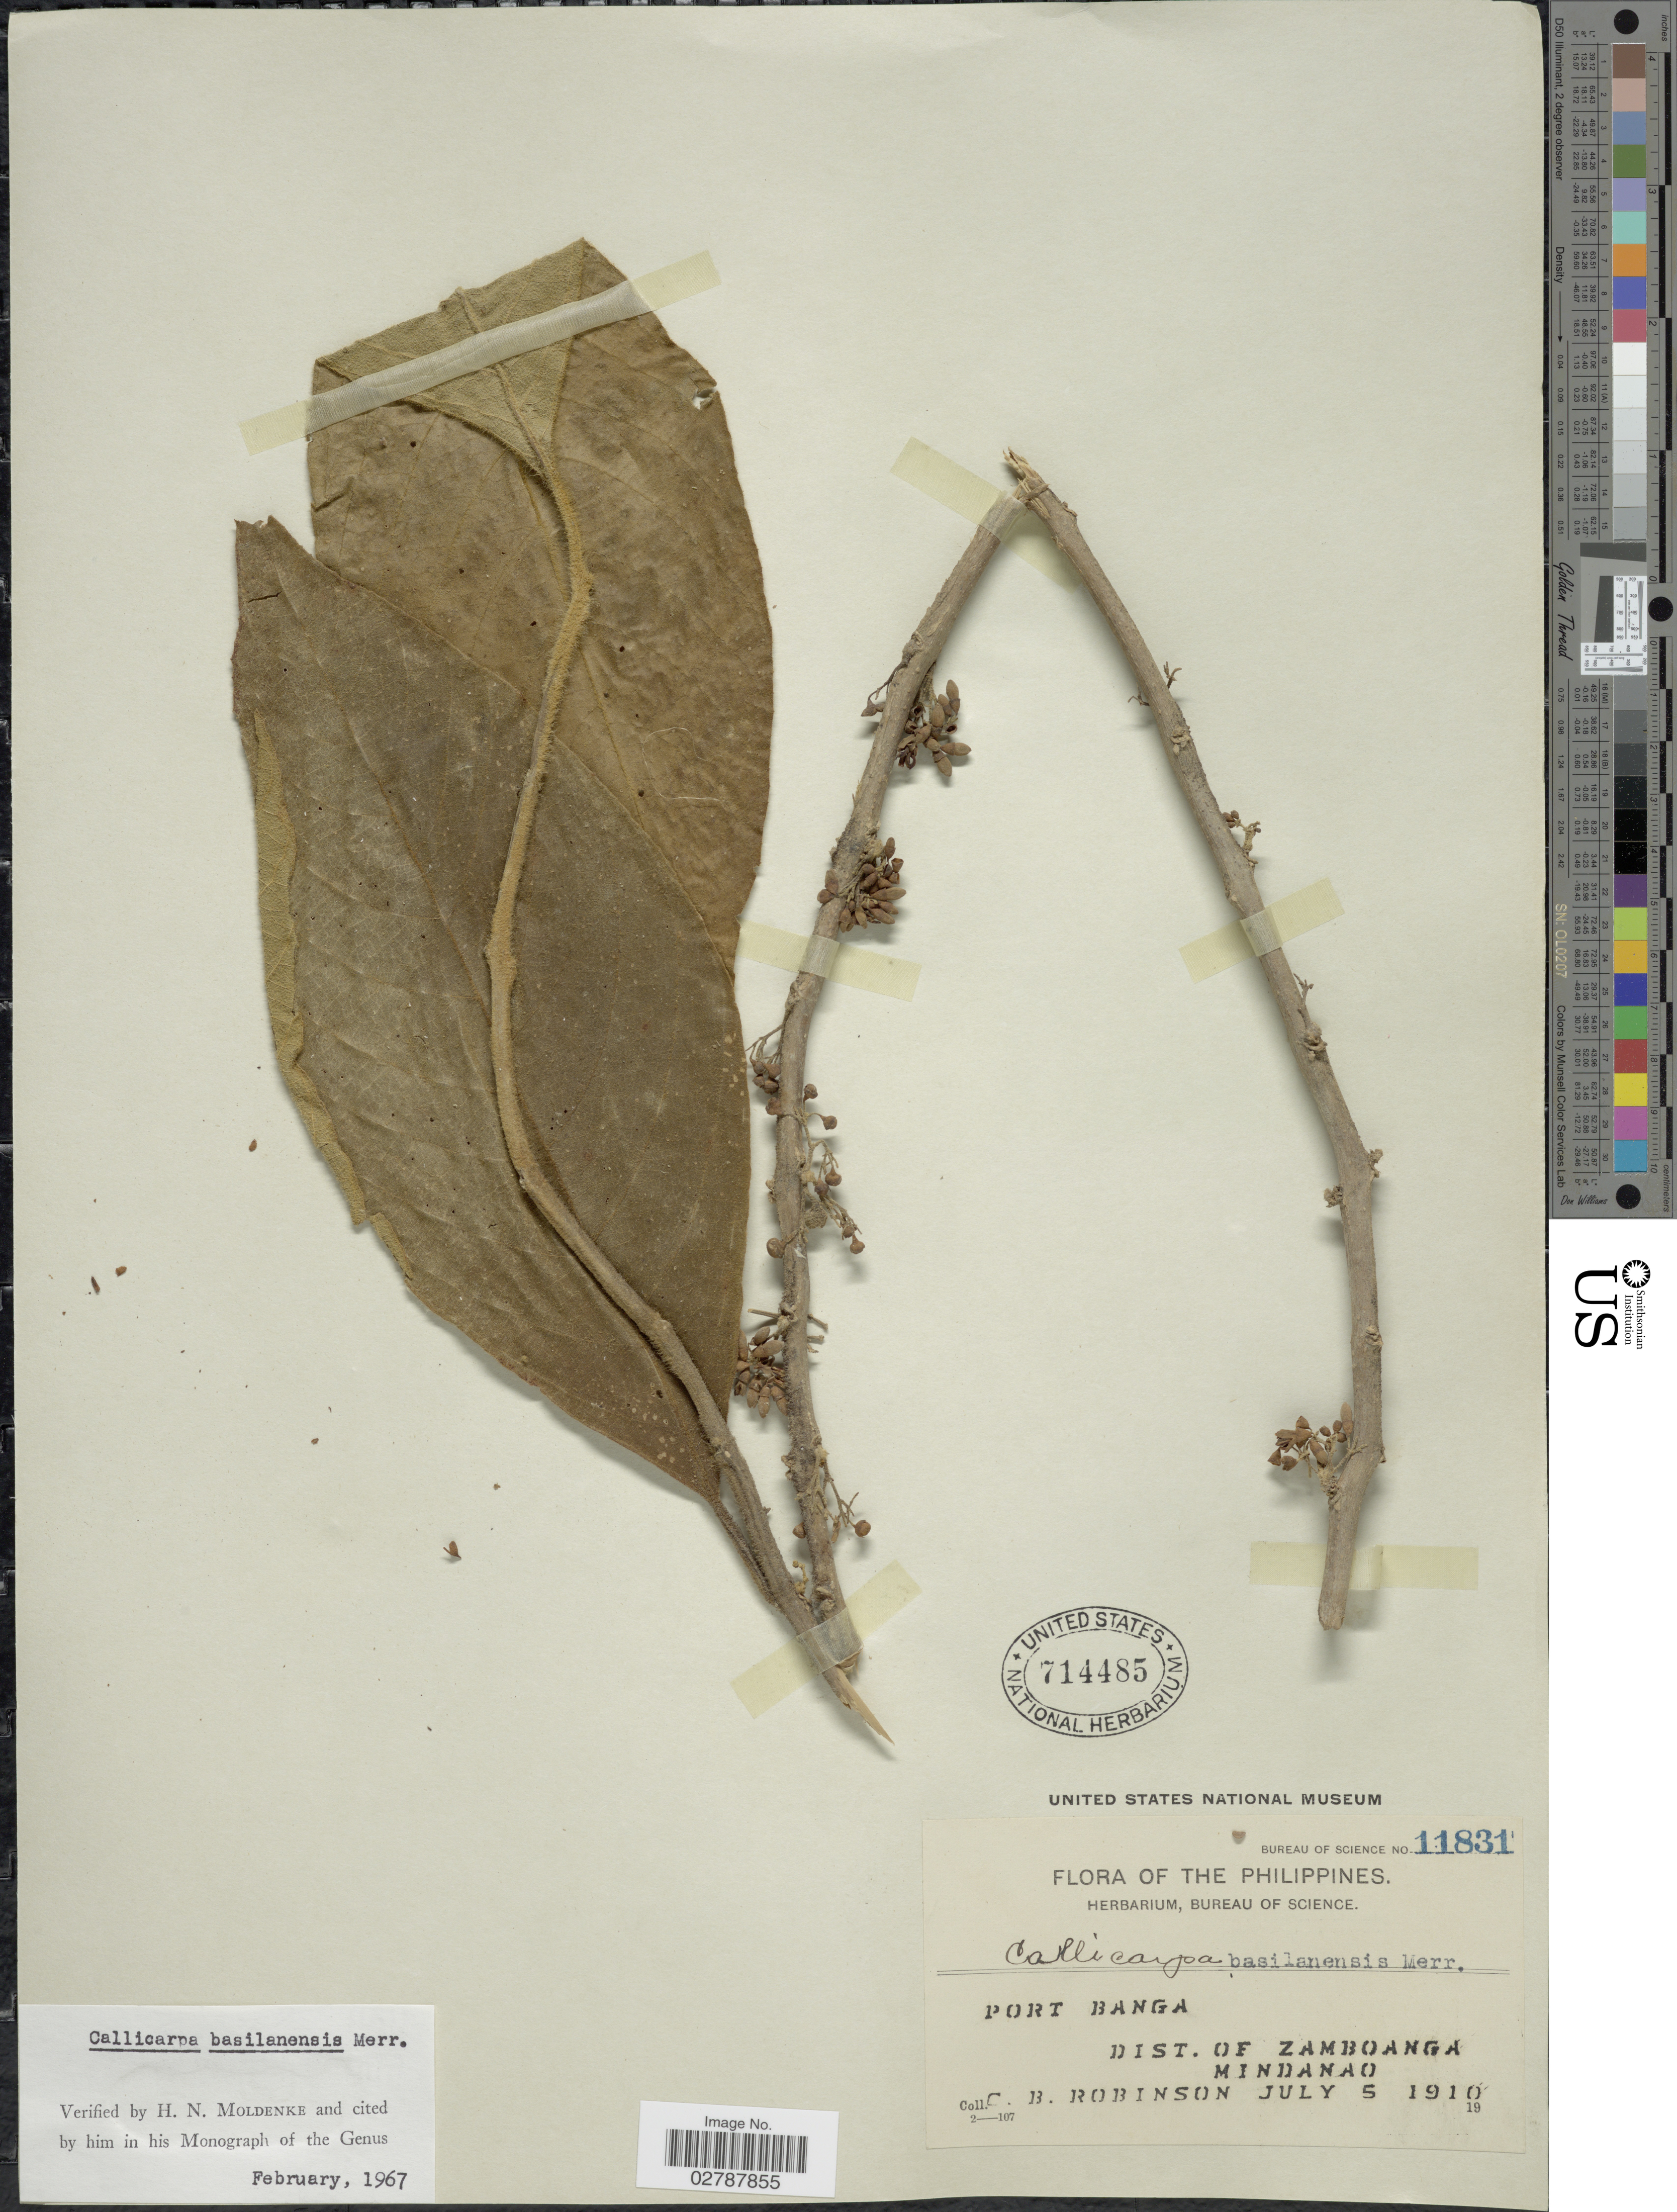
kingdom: Plantae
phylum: Tracheophyta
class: Magnoliopsida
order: Lamiales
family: Lamiaceae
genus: Callicarpa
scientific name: Callicarpa basilanensis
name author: Merr.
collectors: C. Robinson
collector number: Bureau of Science11831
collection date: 1910-07-05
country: Philippines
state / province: Zamboanga Peninsula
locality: Port Banga. Dist. of Zamboanga. Mindanao.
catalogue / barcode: US 714485